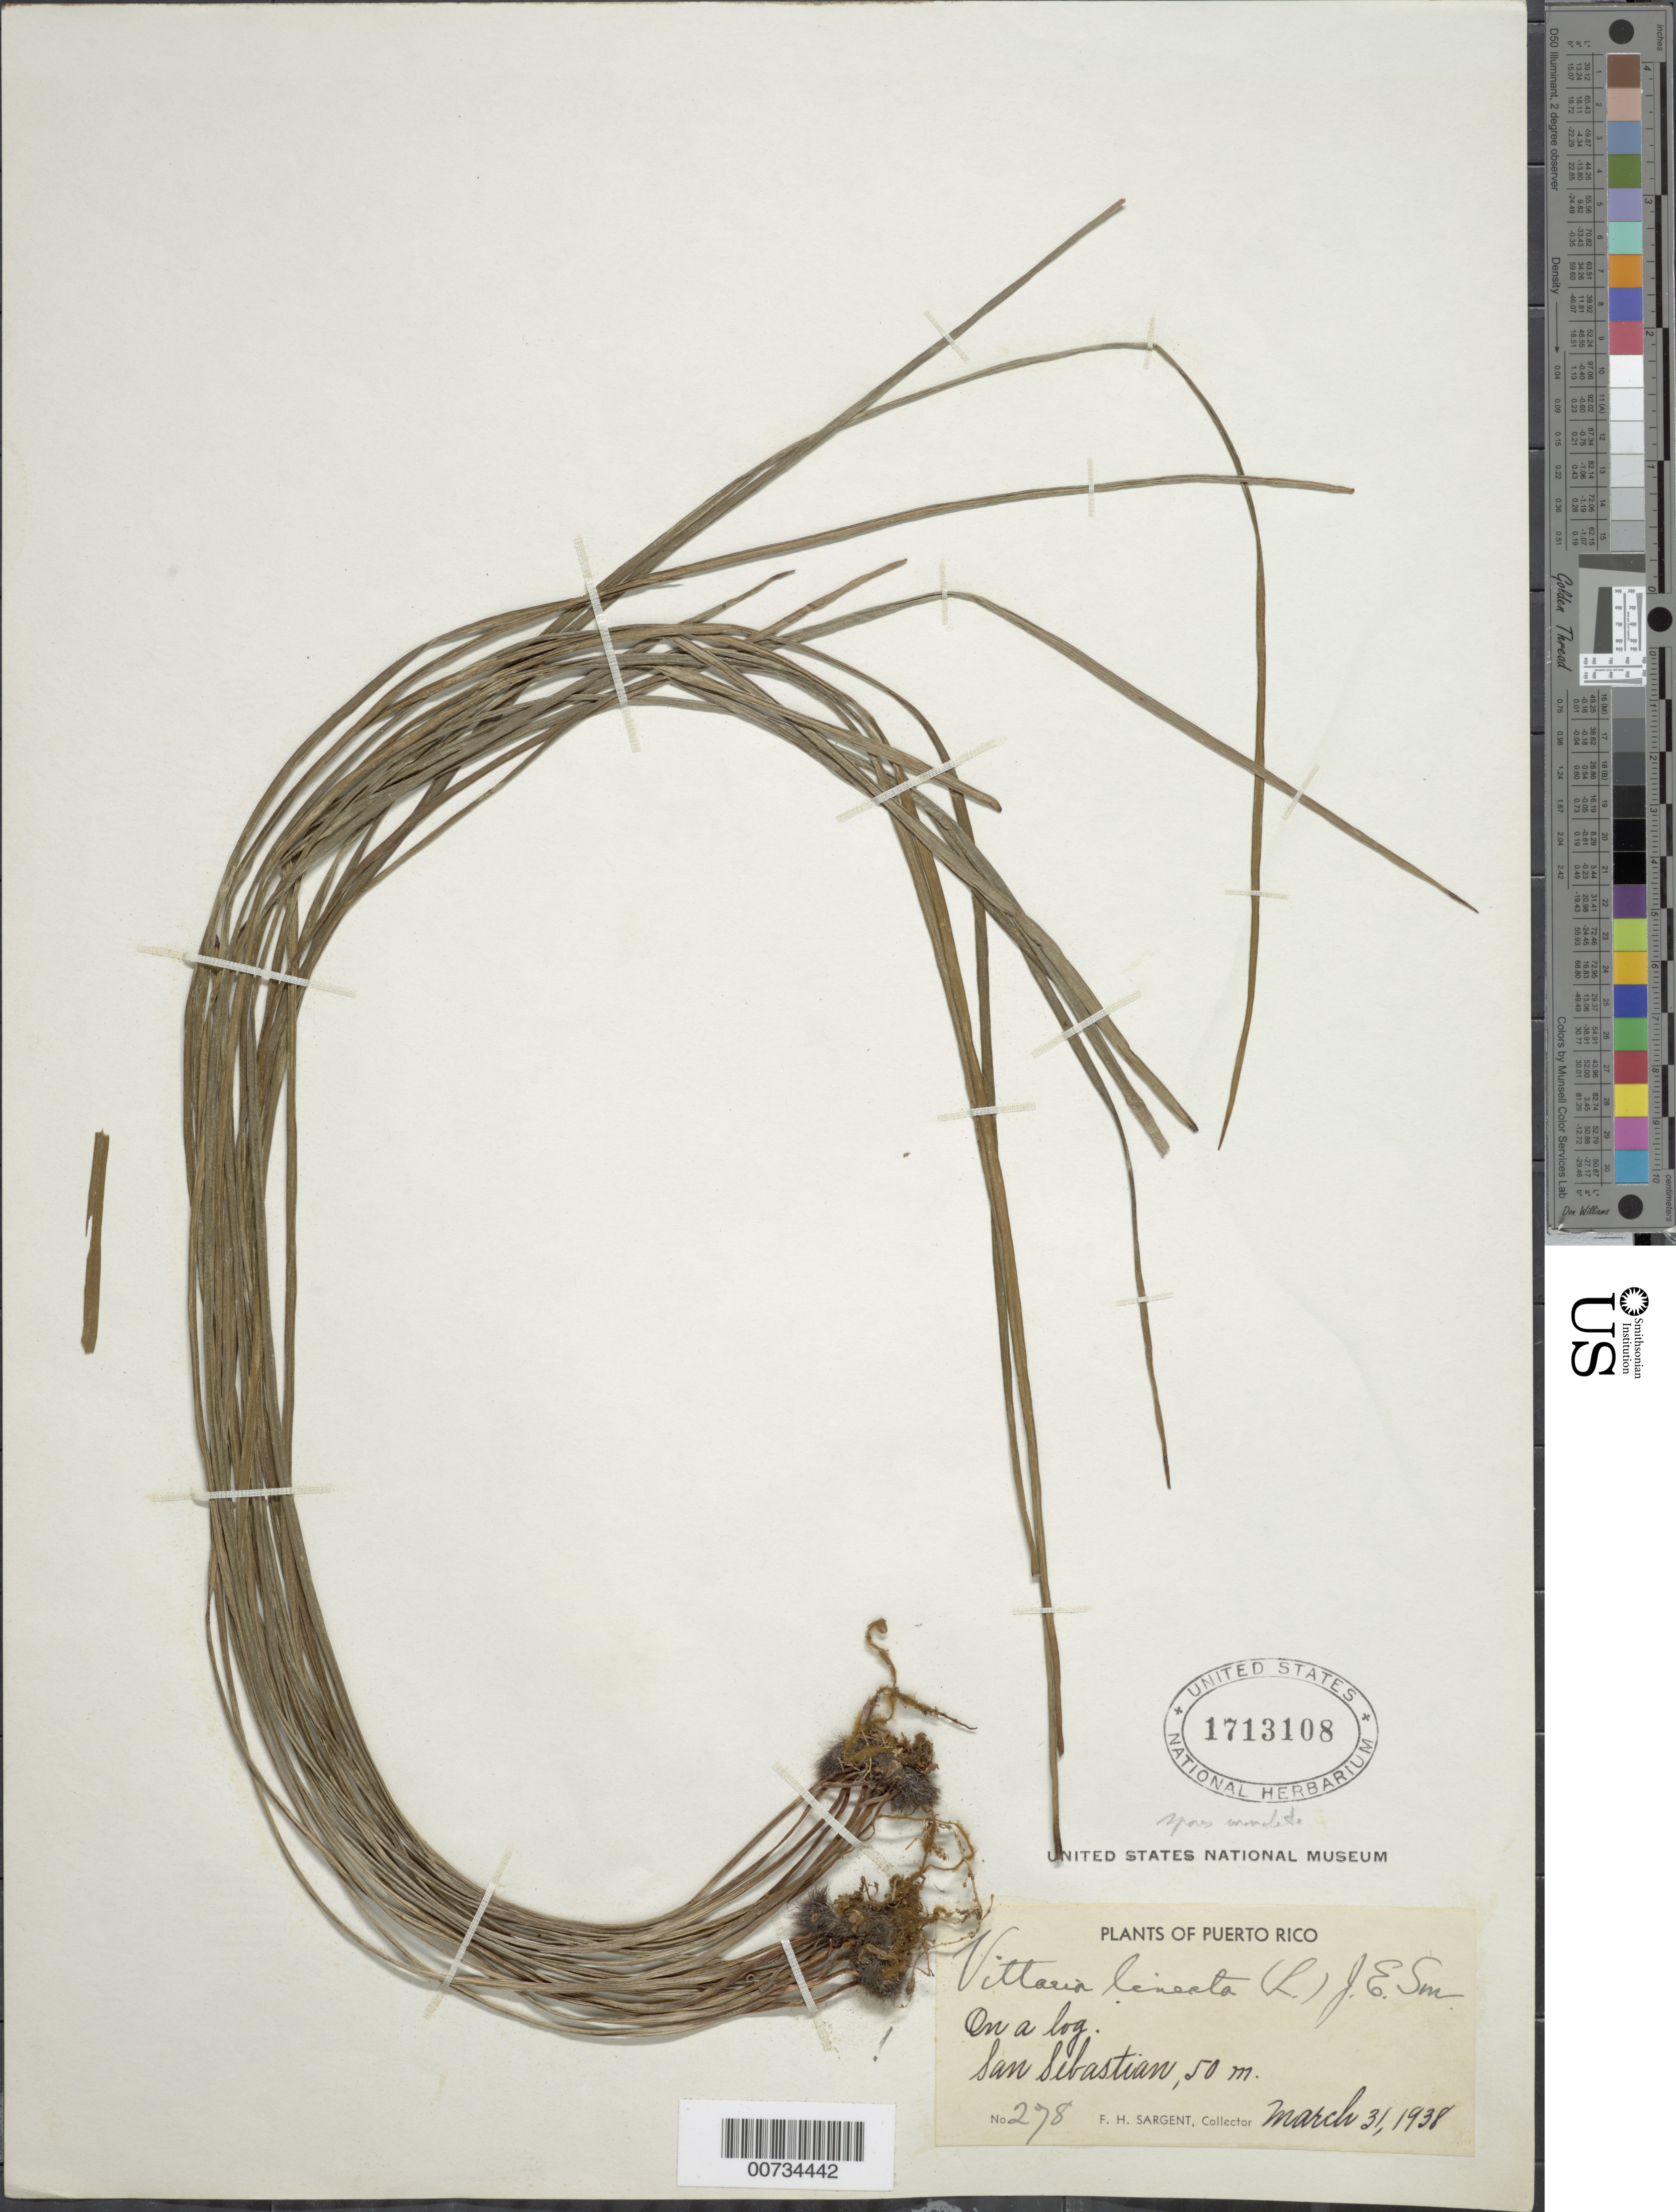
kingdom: Plantae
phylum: Tracheophyta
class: Polypodiopsida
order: Polypodiales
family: Pteridaceae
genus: Vittaria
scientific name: Vittaria lineata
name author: (L.) Sm.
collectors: F. H. Sargent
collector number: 278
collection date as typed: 31 Mar 1938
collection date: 1938-03-31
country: Puerto Rico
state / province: San Sebastián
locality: San Sebastian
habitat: On a log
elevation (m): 50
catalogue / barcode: US 1713108